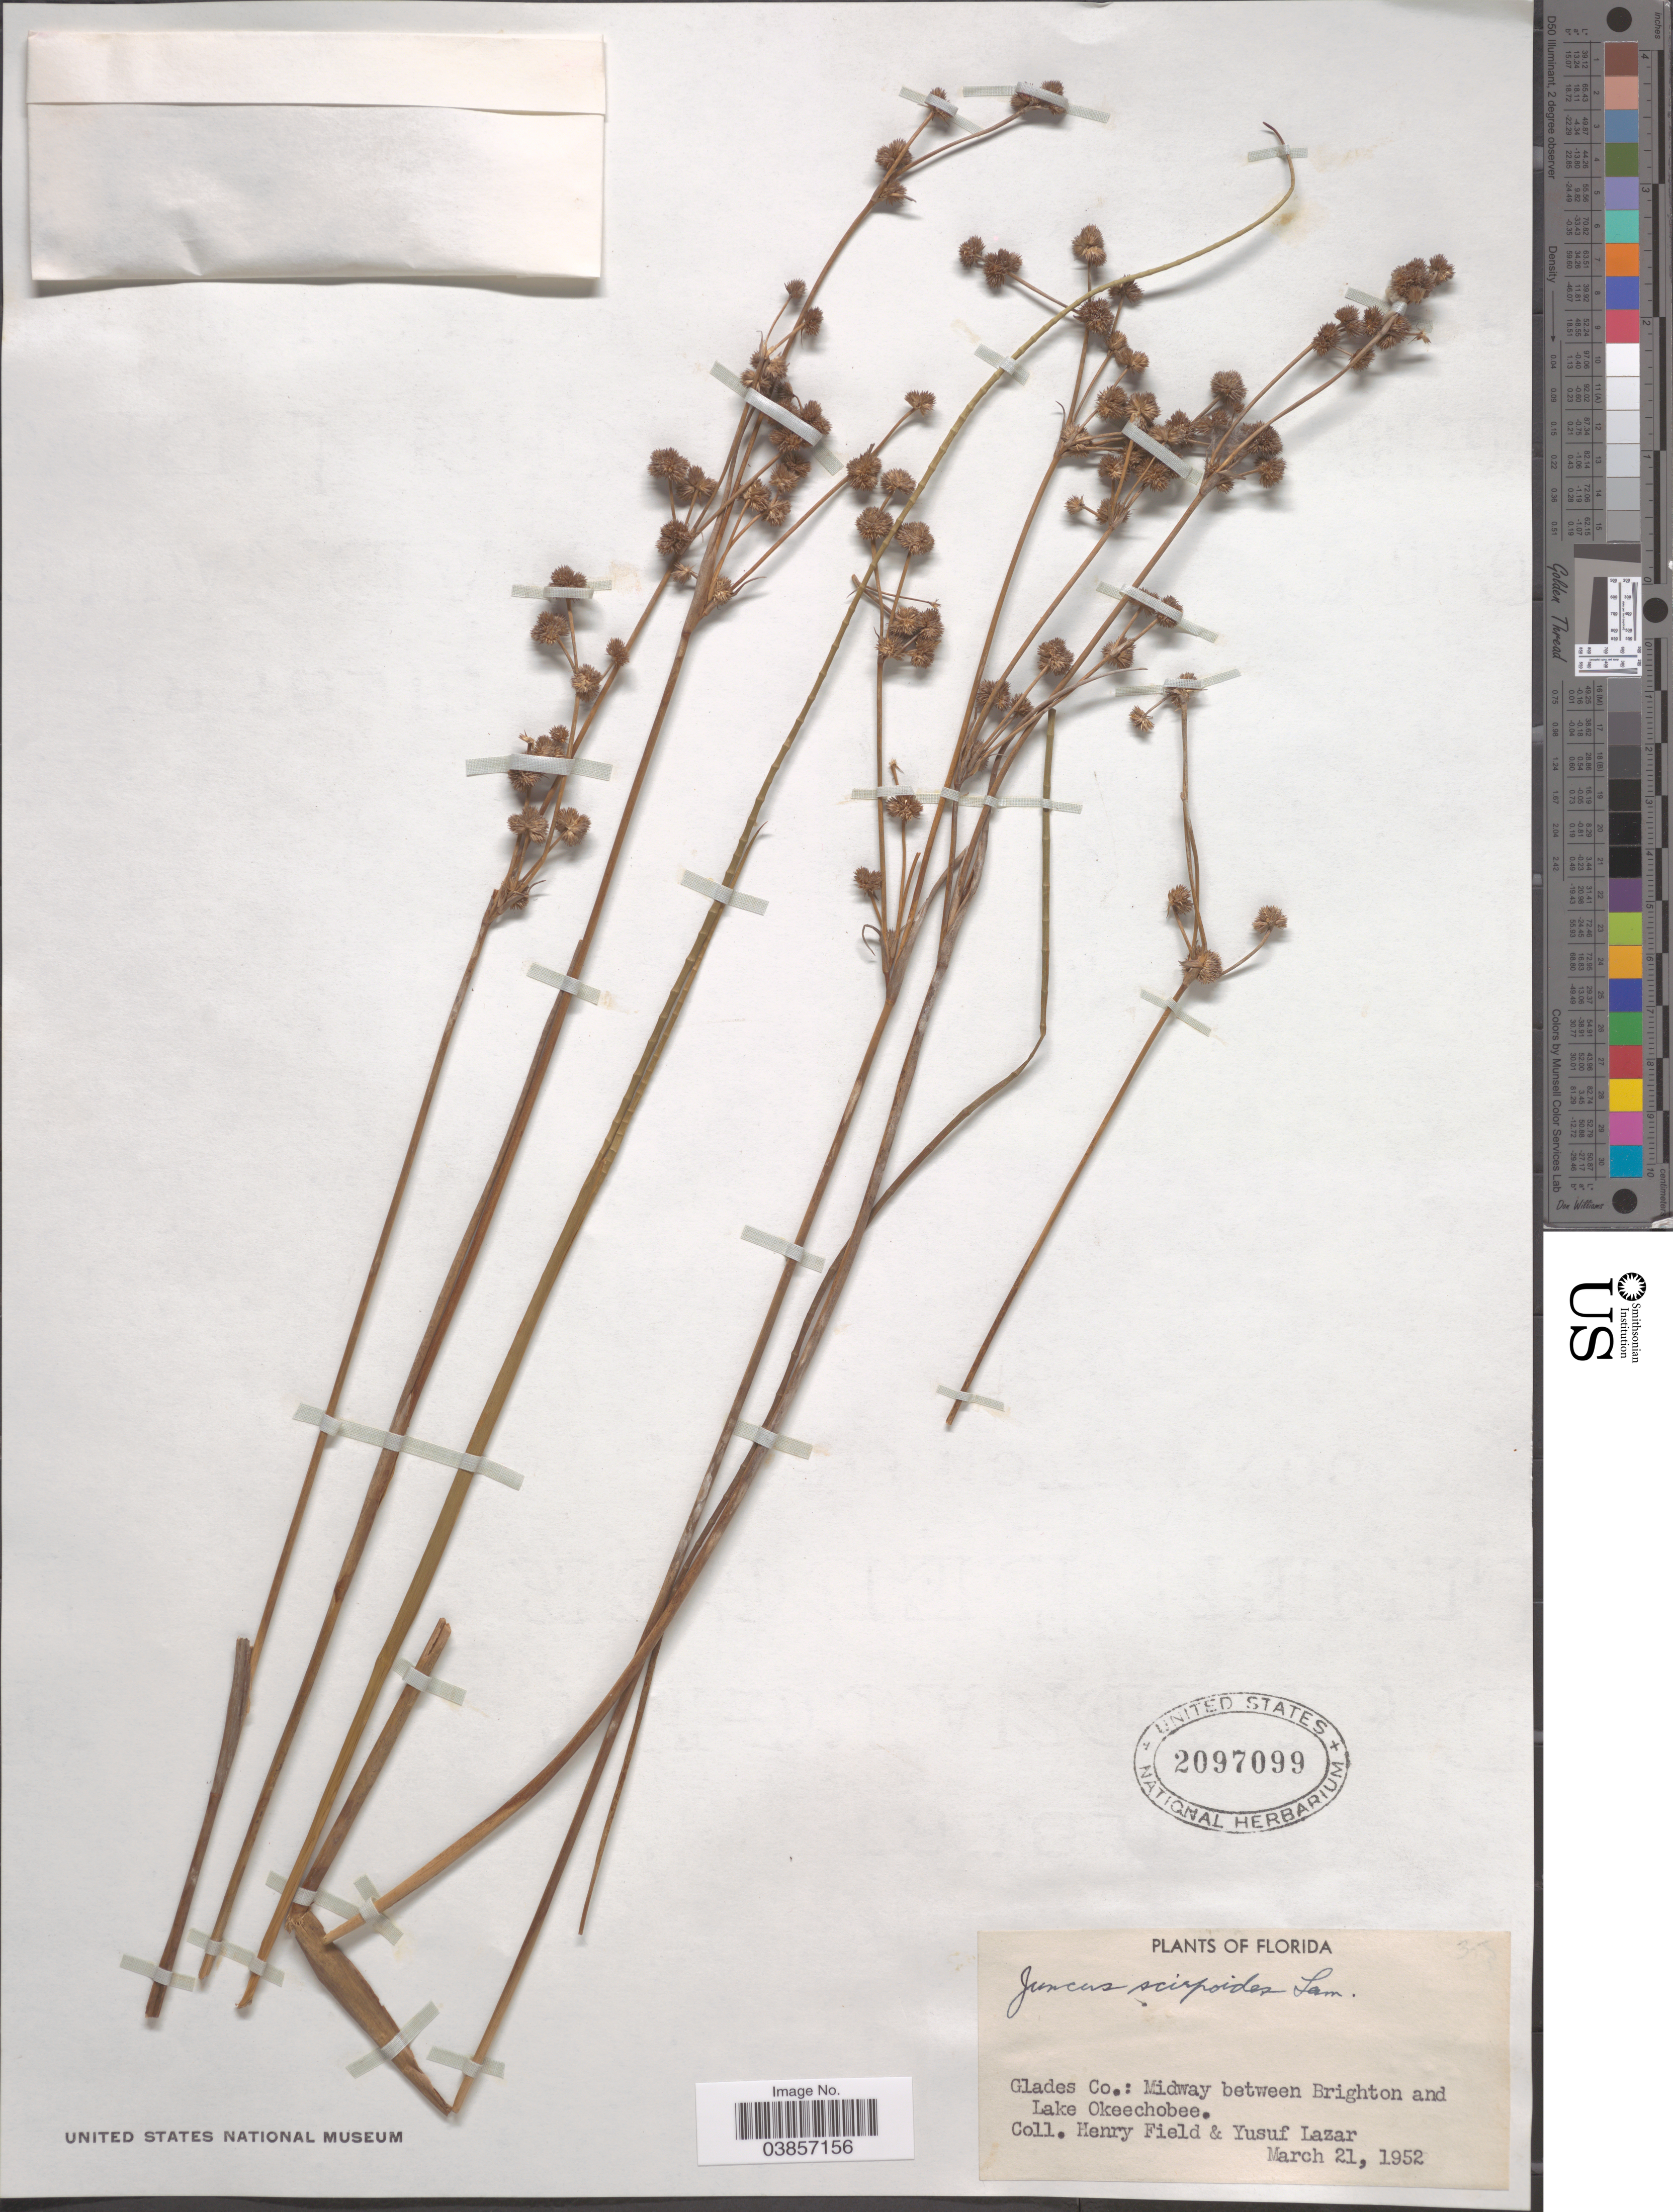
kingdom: Plantae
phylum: Tracheophyta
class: Liliopsida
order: Poales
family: Juncaceae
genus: Juncus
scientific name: Juncus scirpoides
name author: Lam.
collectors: H. Field & Y. Lazar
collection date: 1952-03-21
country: United States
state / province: Florida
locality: Glades Co.: Midway between Brighton and Lake Okeechobee.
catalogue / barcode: US 2097099